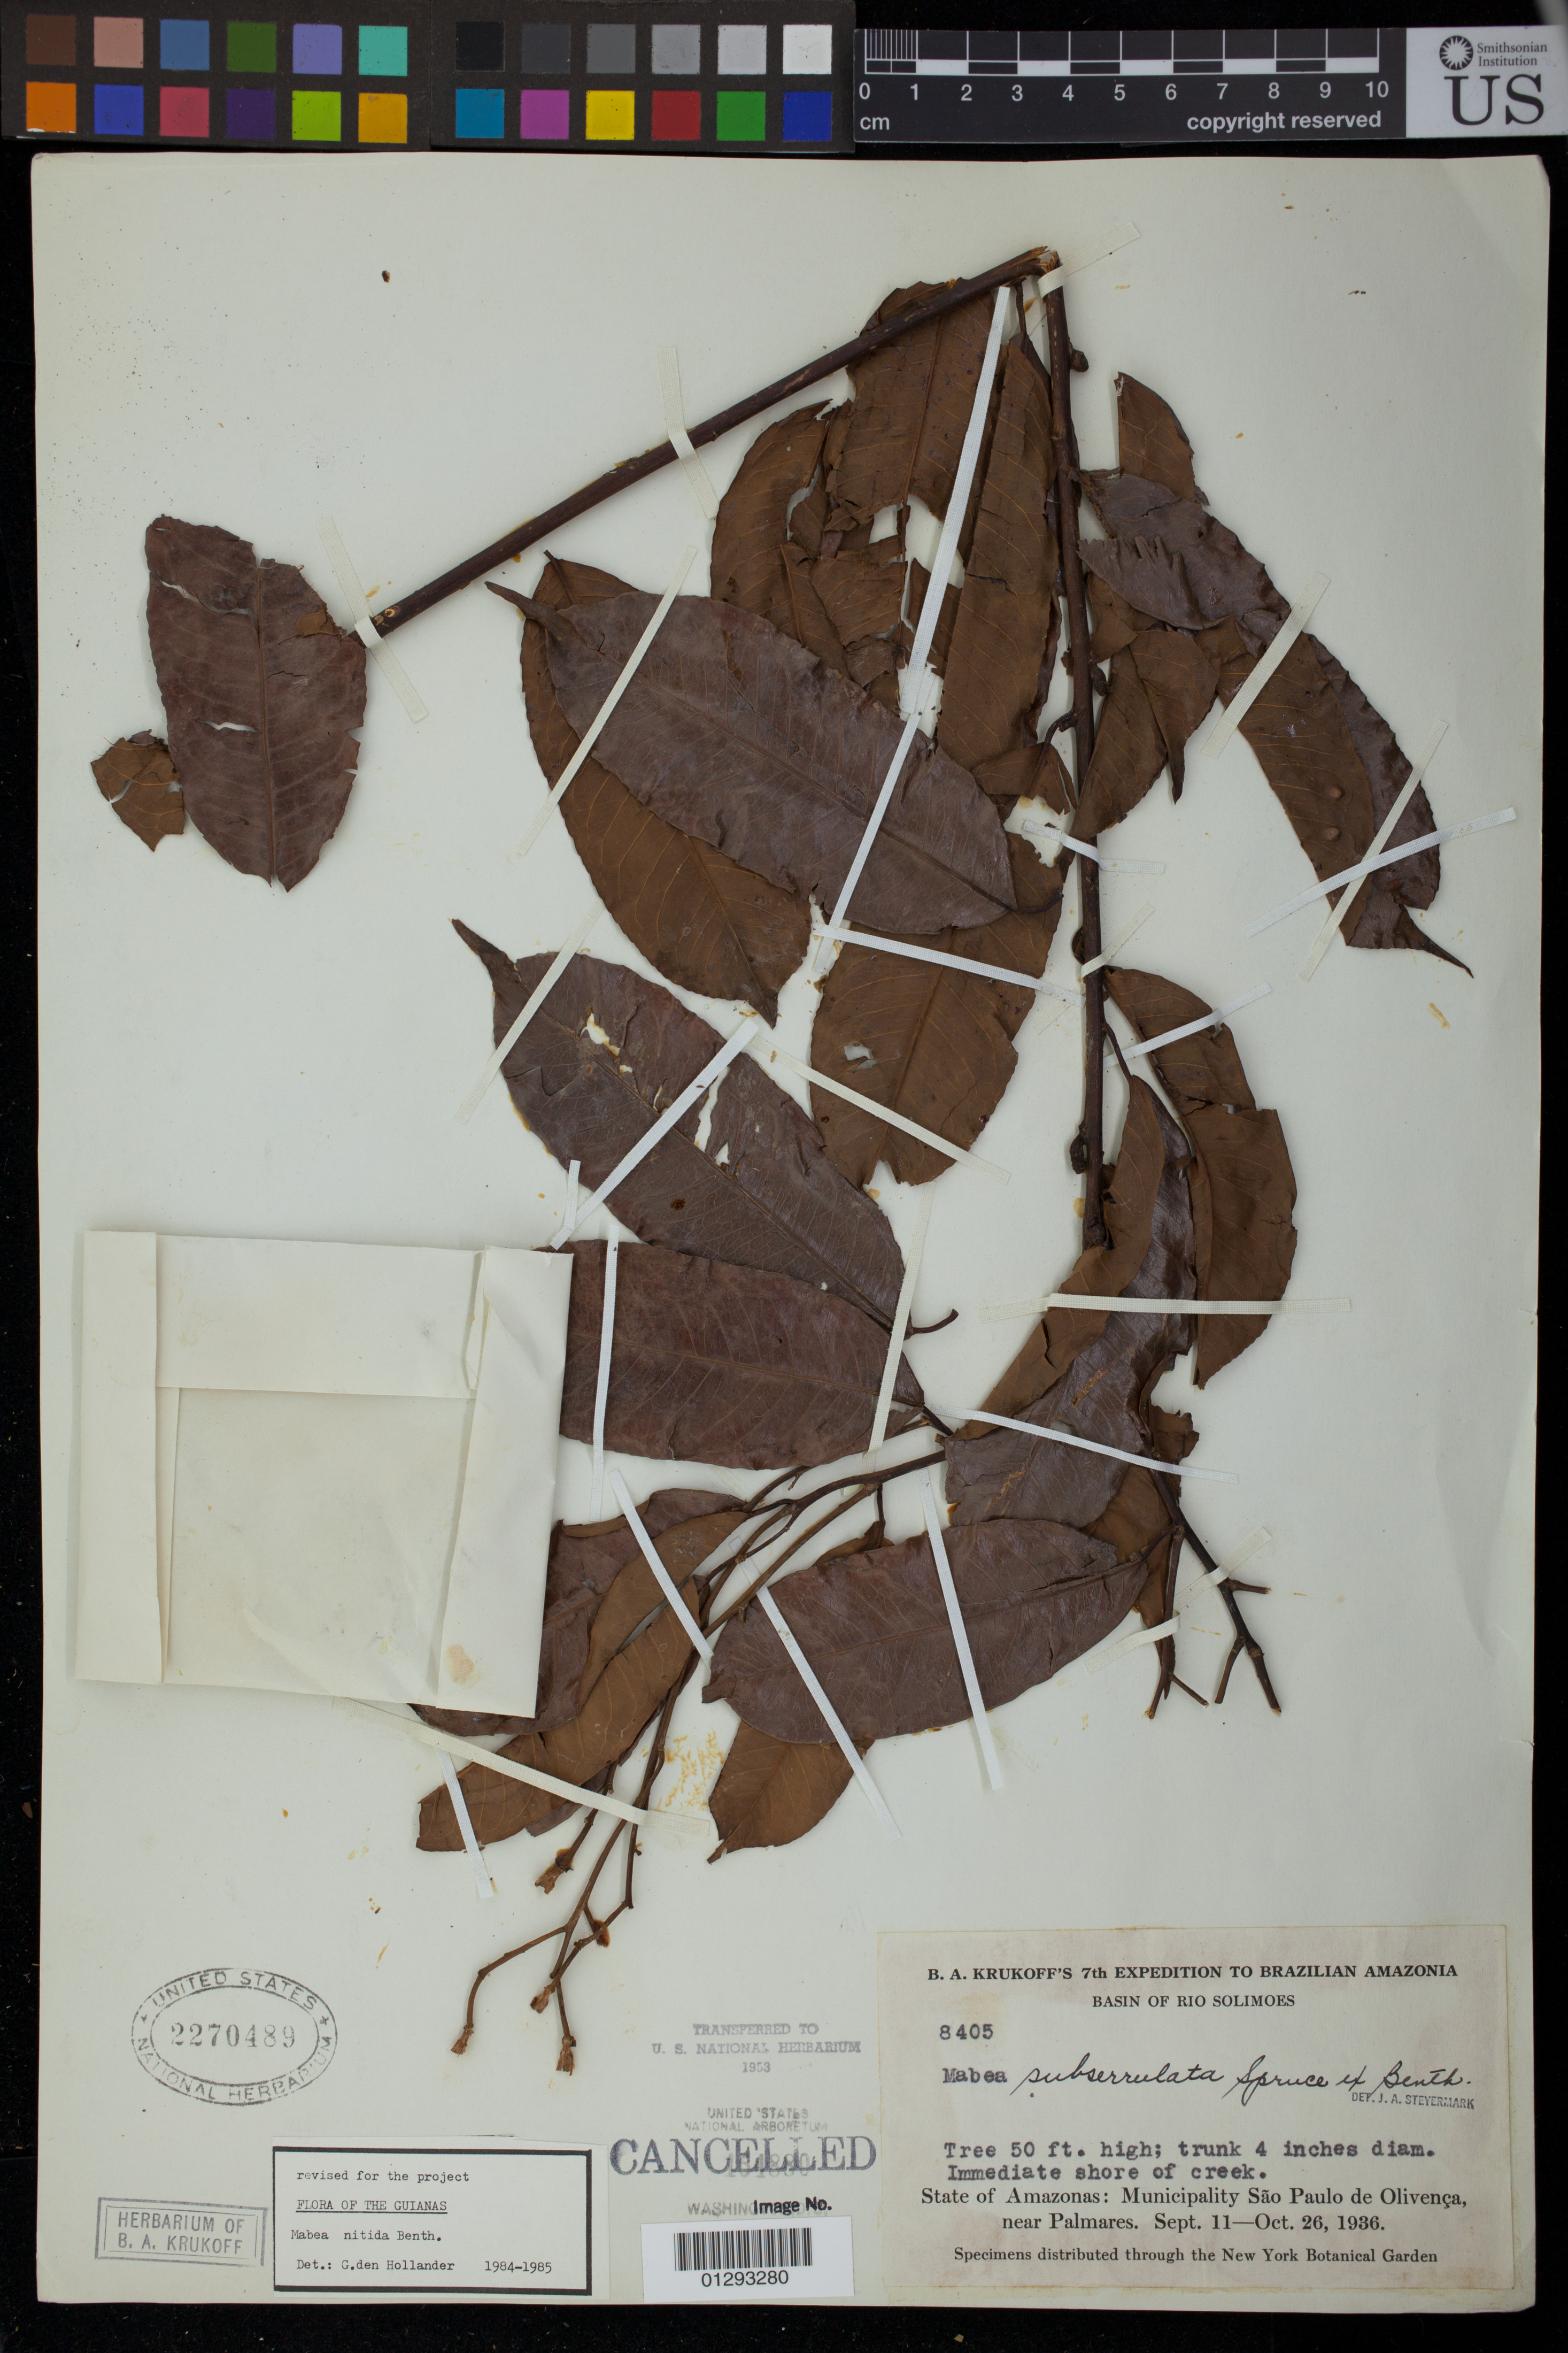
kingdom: Plantae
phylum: Tracheophyta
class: Magnoliopsida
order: Malpighiales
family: Euphorbiaceae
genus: Mabea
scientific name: Mabea nitida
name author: Spruce ex Benth.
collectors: B. A. Krukoff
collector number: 8405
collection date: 1936-09-11/1936-10-26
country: Brazil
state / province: Amazonas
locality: Municipality of Sao Paulo de Olivernca, near Palmares. Basin of Rio Solimoes.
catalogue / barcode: US 2270489